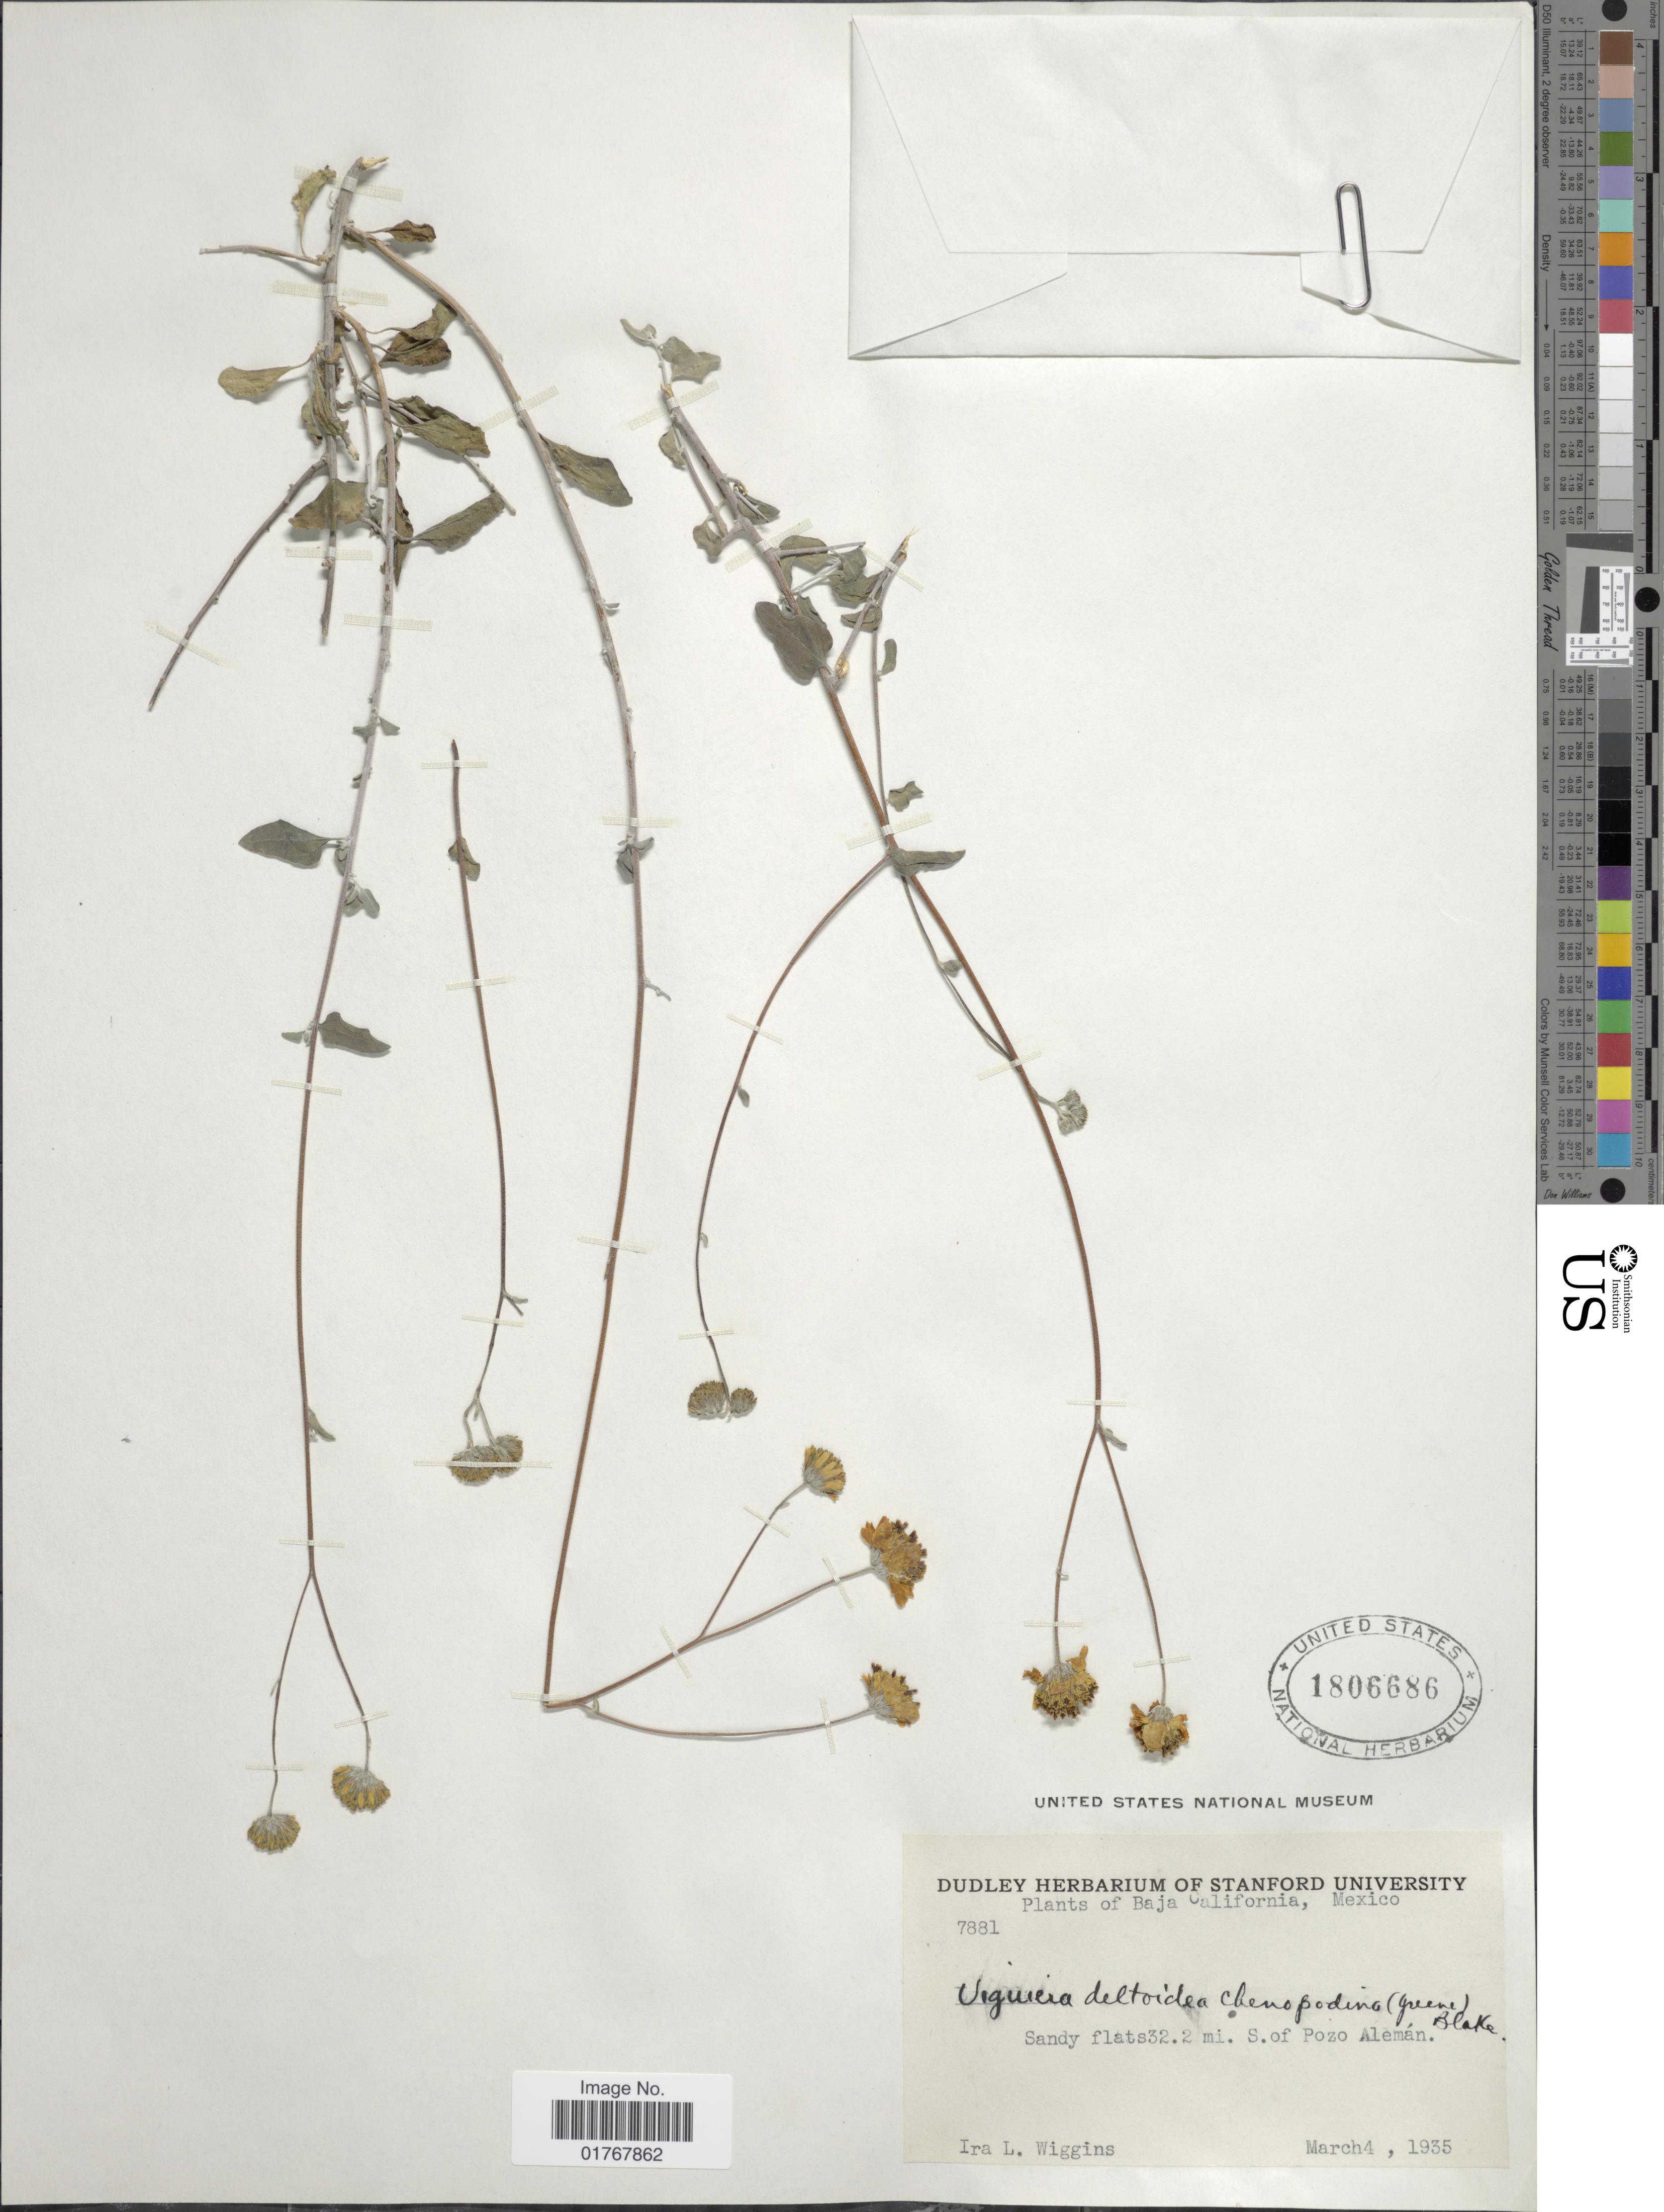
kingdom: Plantae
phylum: Tracheophyta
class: Magnoliopsida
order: Asterales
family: Asteraceae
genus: Viguiera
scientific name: Viguiera deltoidea var. chenopodina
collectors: I. L. Wiggins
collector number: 7881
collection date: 1935-03-04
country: Mexico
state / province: Baja California Sur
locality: Sandy flats 32.2 mi S of Pozo Alemán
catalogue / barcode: US 1806686